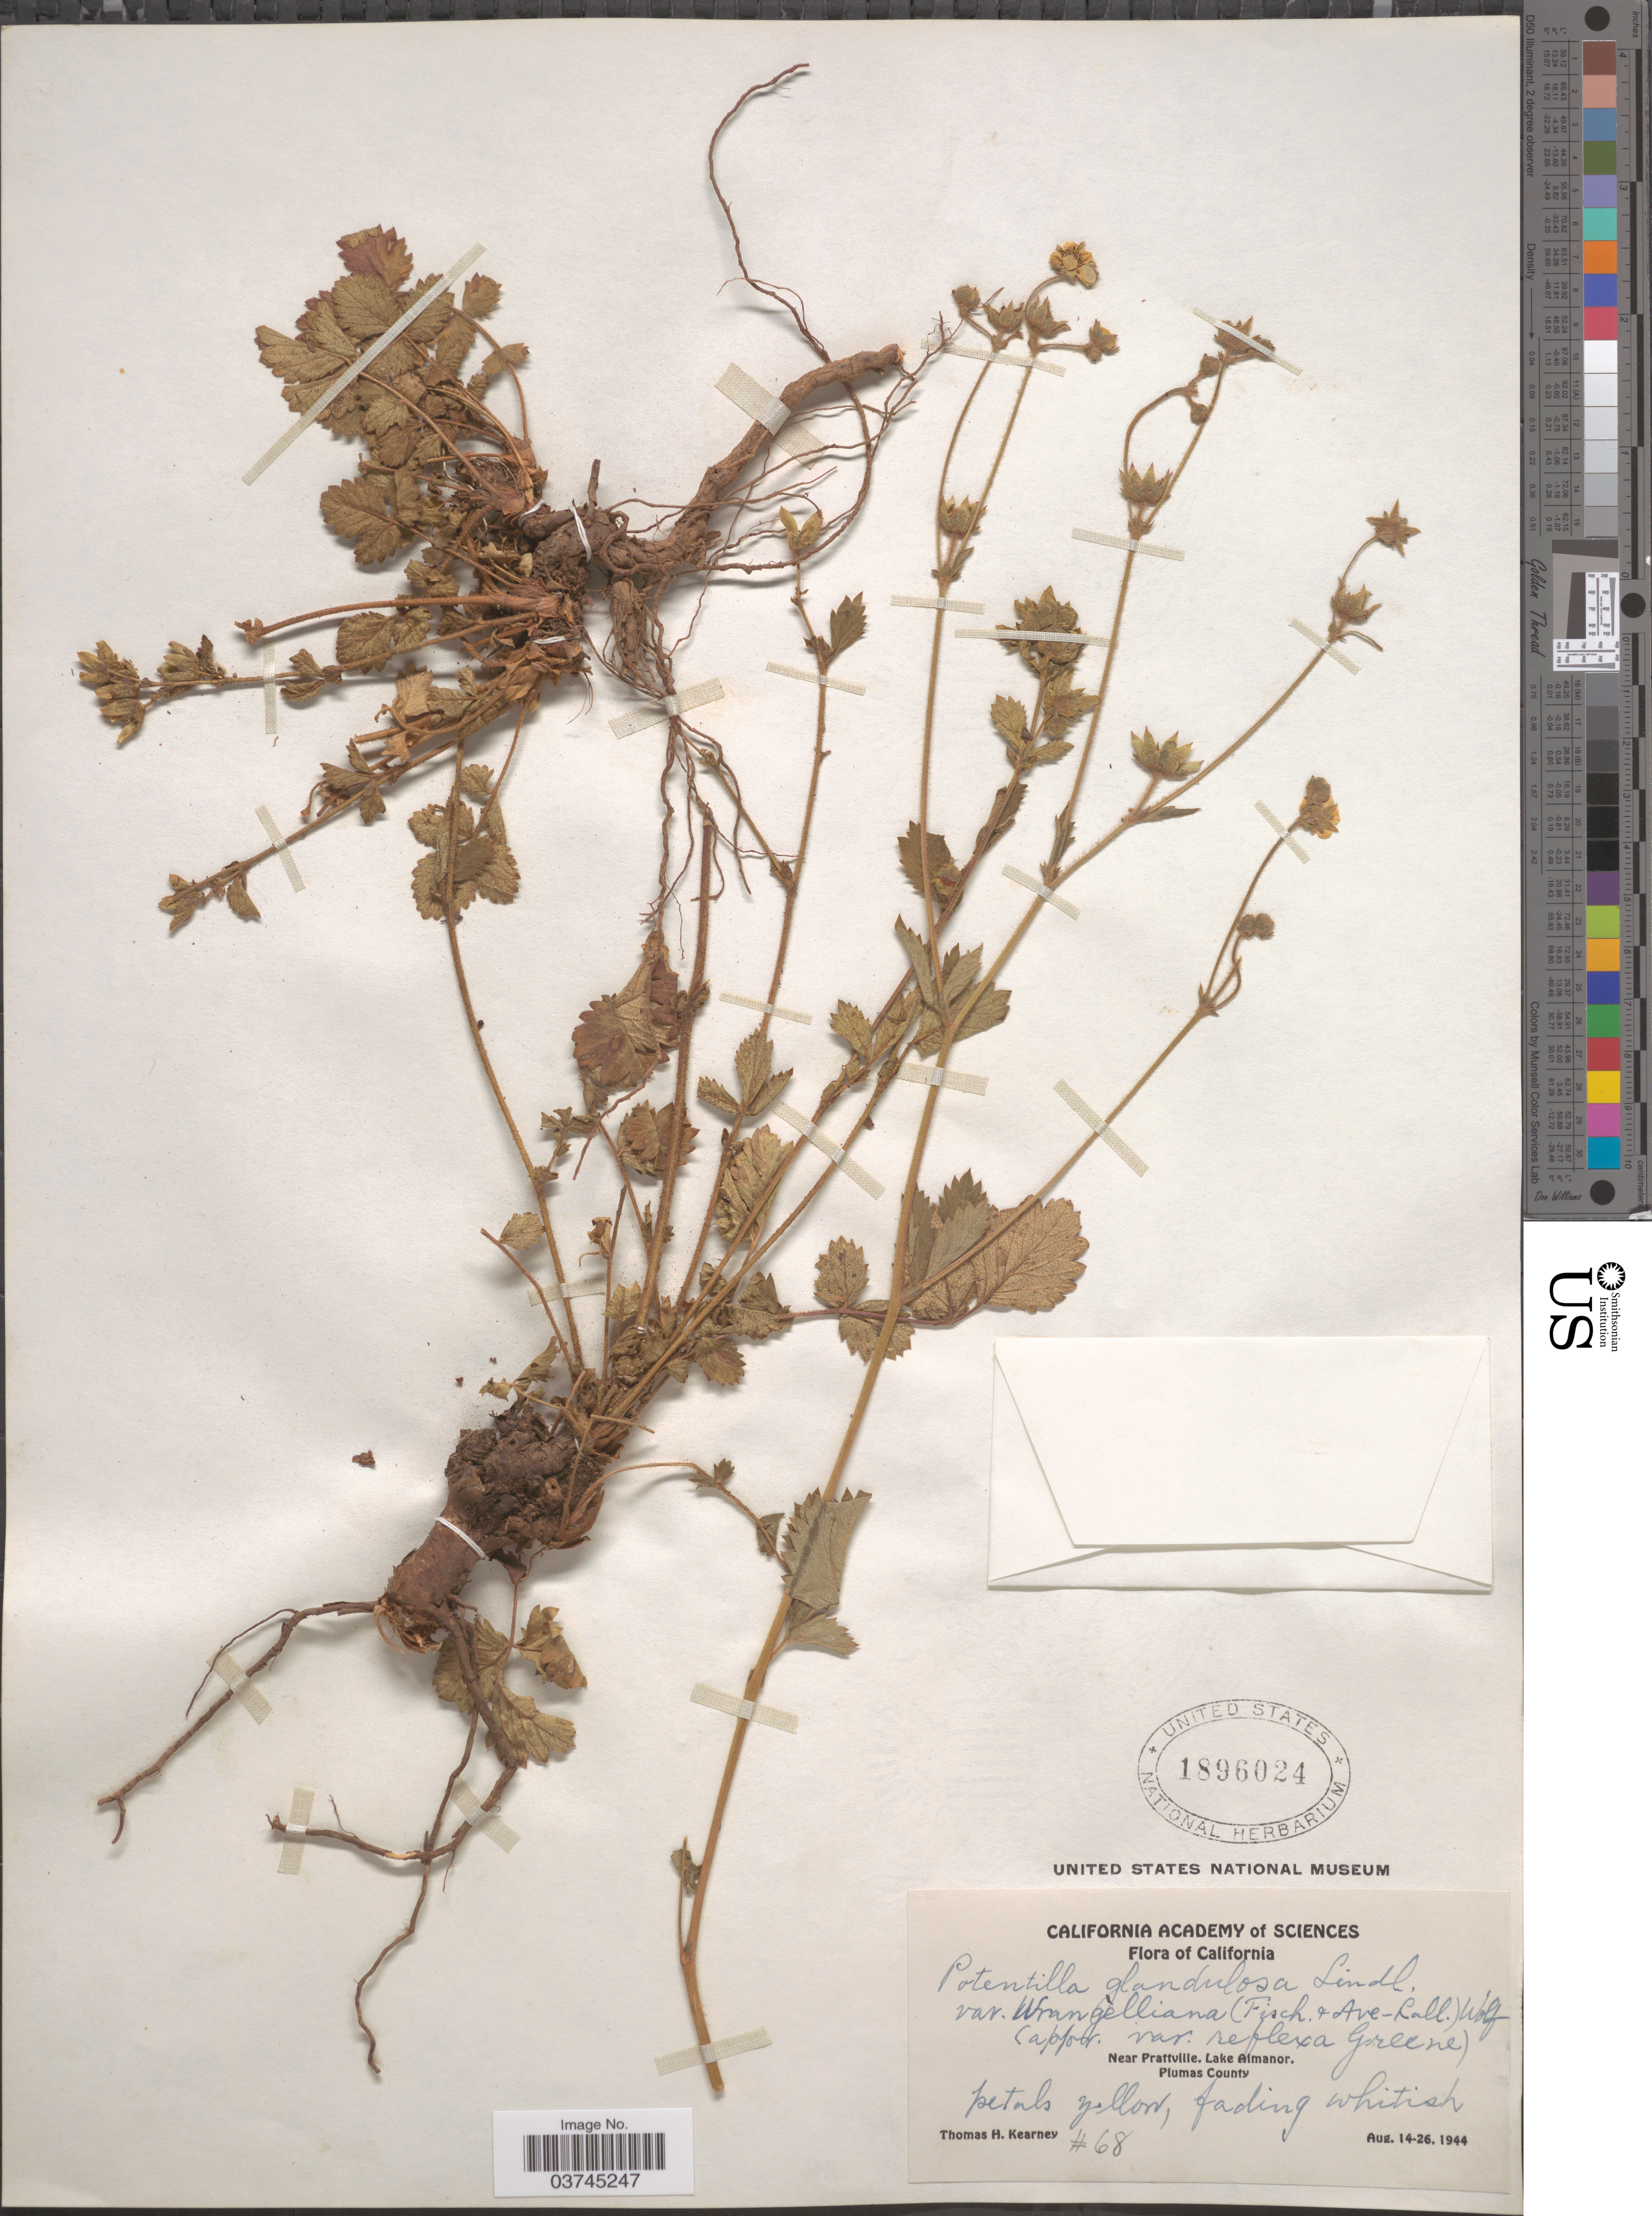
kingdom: Plantae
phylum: Tracheophyta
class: Magnoliopsida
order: Rosales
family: Rosaceae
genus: Drymocallis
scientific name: Drymocallis glandulosa var. wrangelliana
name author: (Greene) Ertter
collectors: T. H. Kearney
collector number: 68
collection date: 1944-08-14/1944-08-26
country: United States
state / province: California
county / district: Plumas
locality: Near Prattville, Lake Almanor. Plumas County.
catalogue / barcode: US 1896024